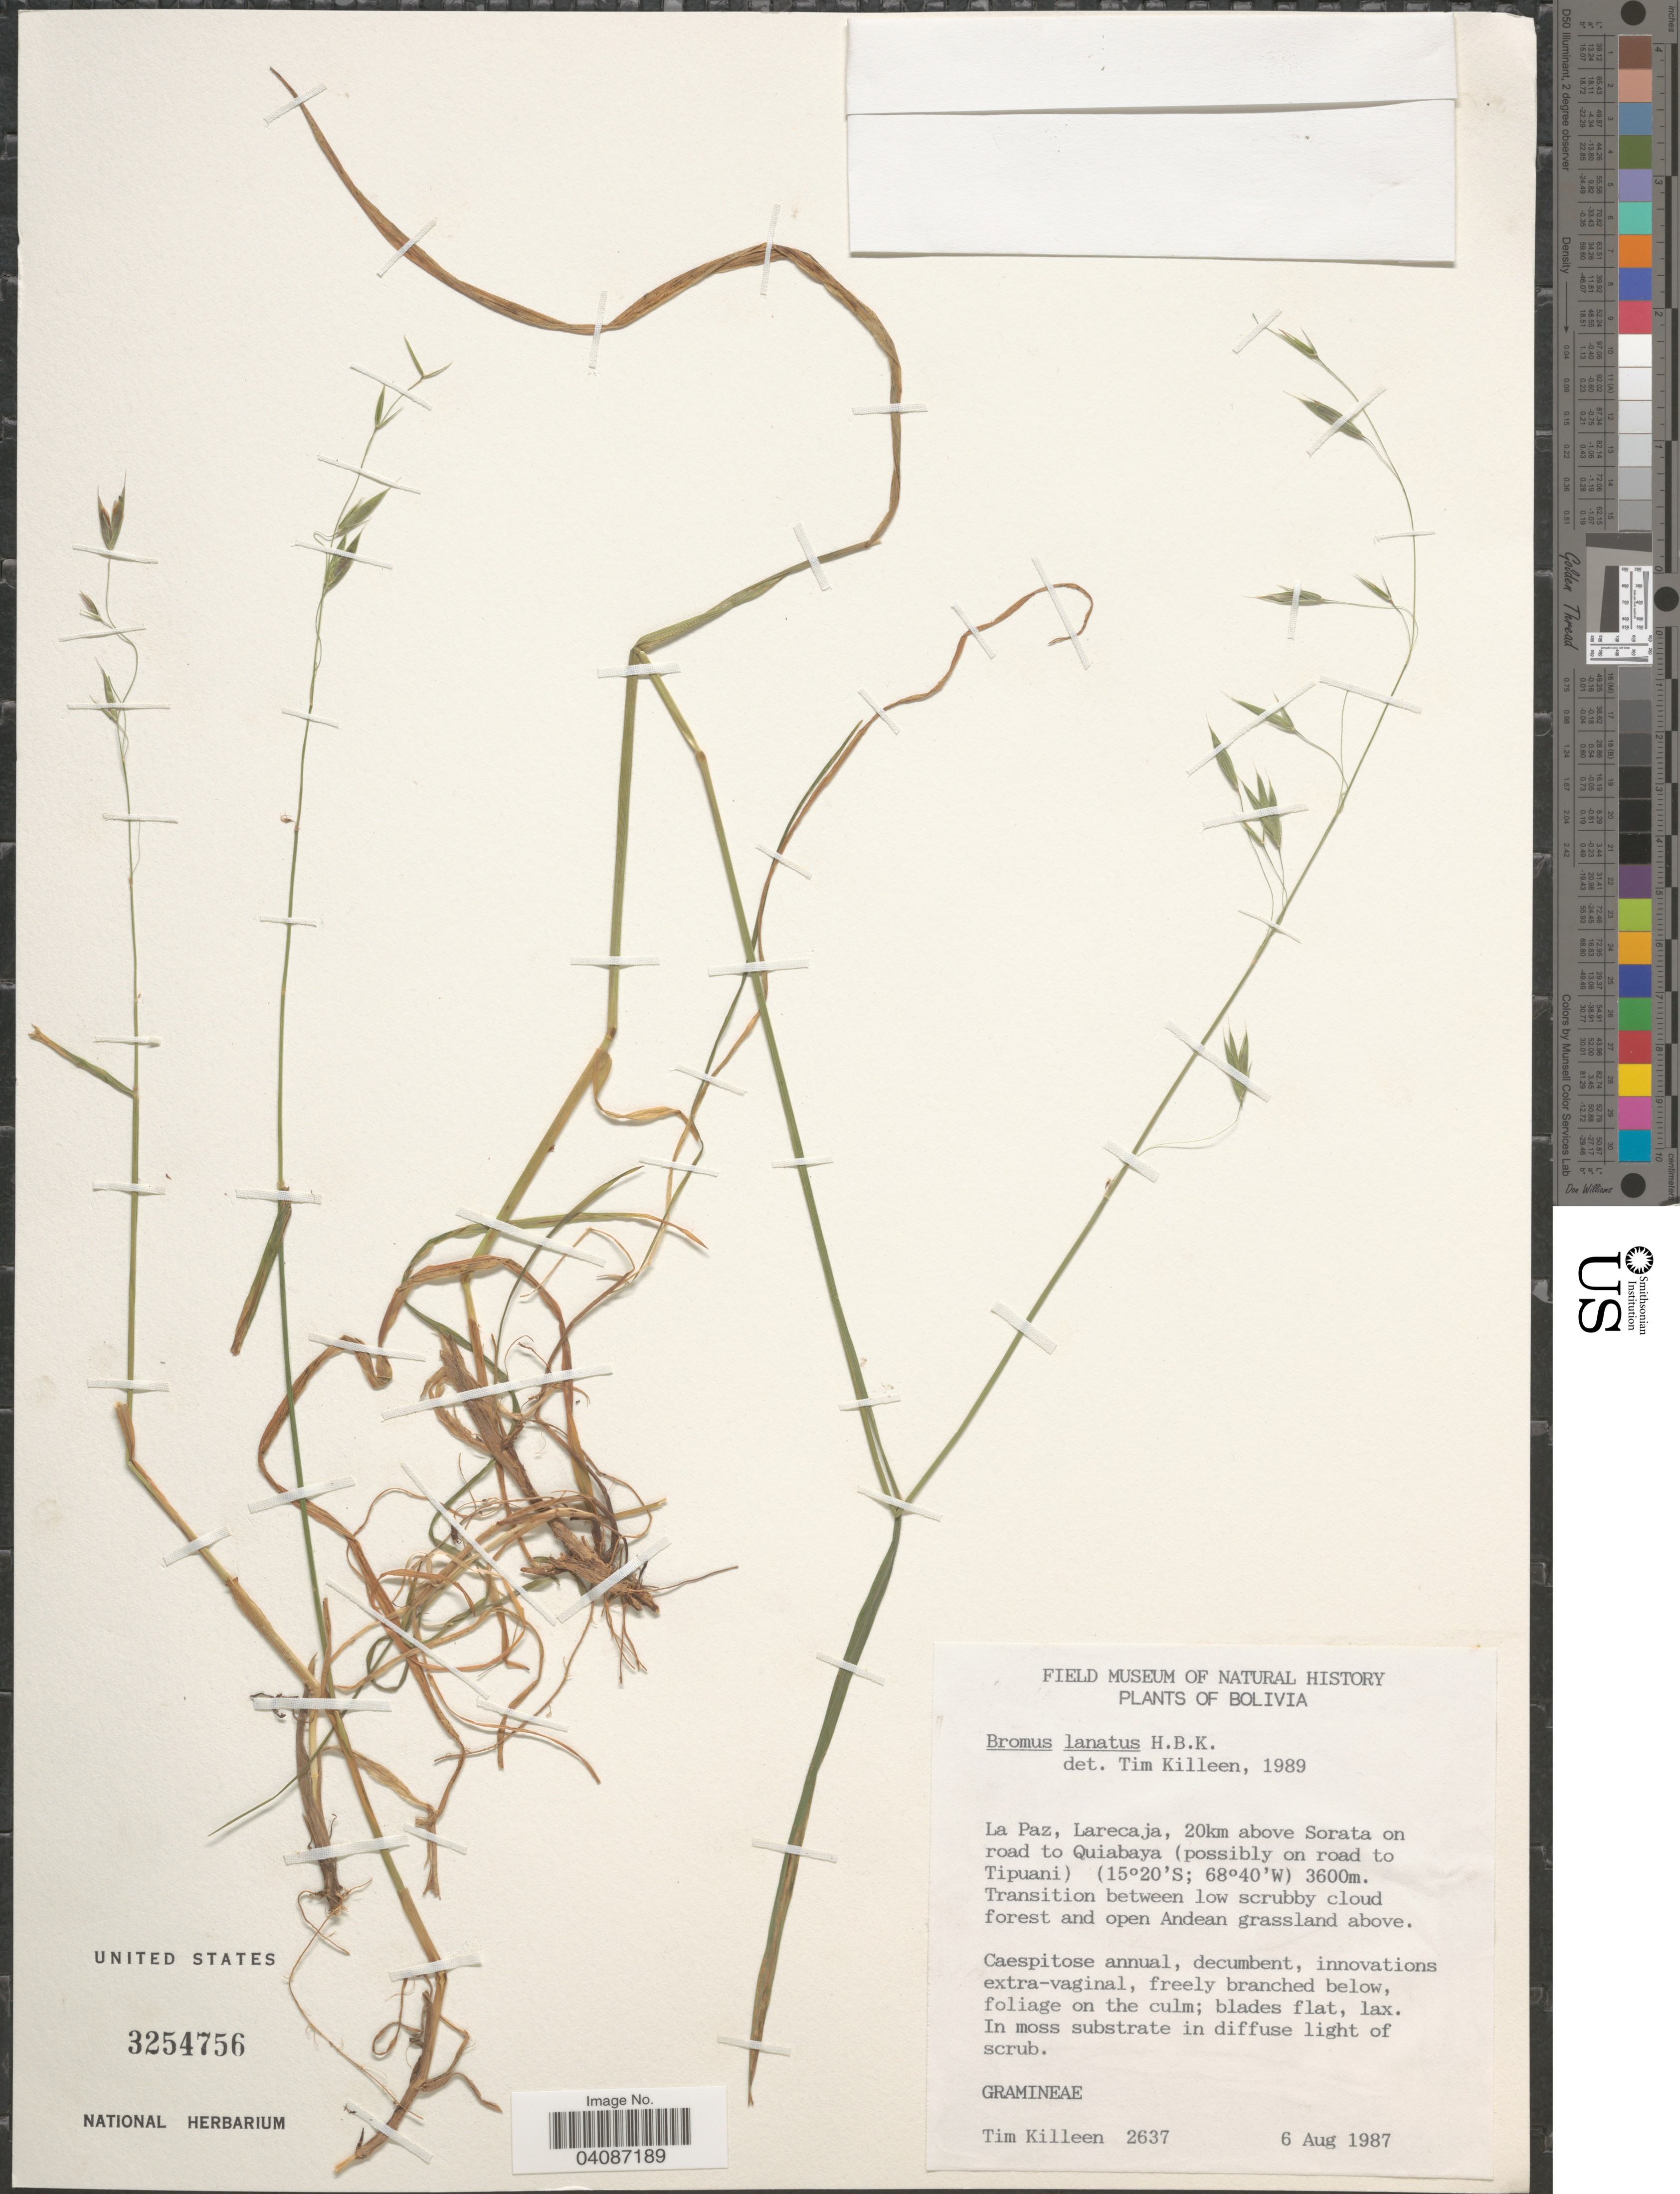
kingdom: Plantae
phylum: Tracheophyta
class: Liliopsida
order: Poales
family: Poaceae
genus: Bromus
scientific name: Bromus lanatus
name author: Kunth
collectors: T. J. Killeen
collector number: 2637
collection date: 1987-08-06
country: Bolivia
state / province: La Paz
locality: Larecaja, 20km above Sorata on road to Quiabaya (possibly on road to Tipuani).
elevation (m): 3600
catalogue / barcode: US 3254756